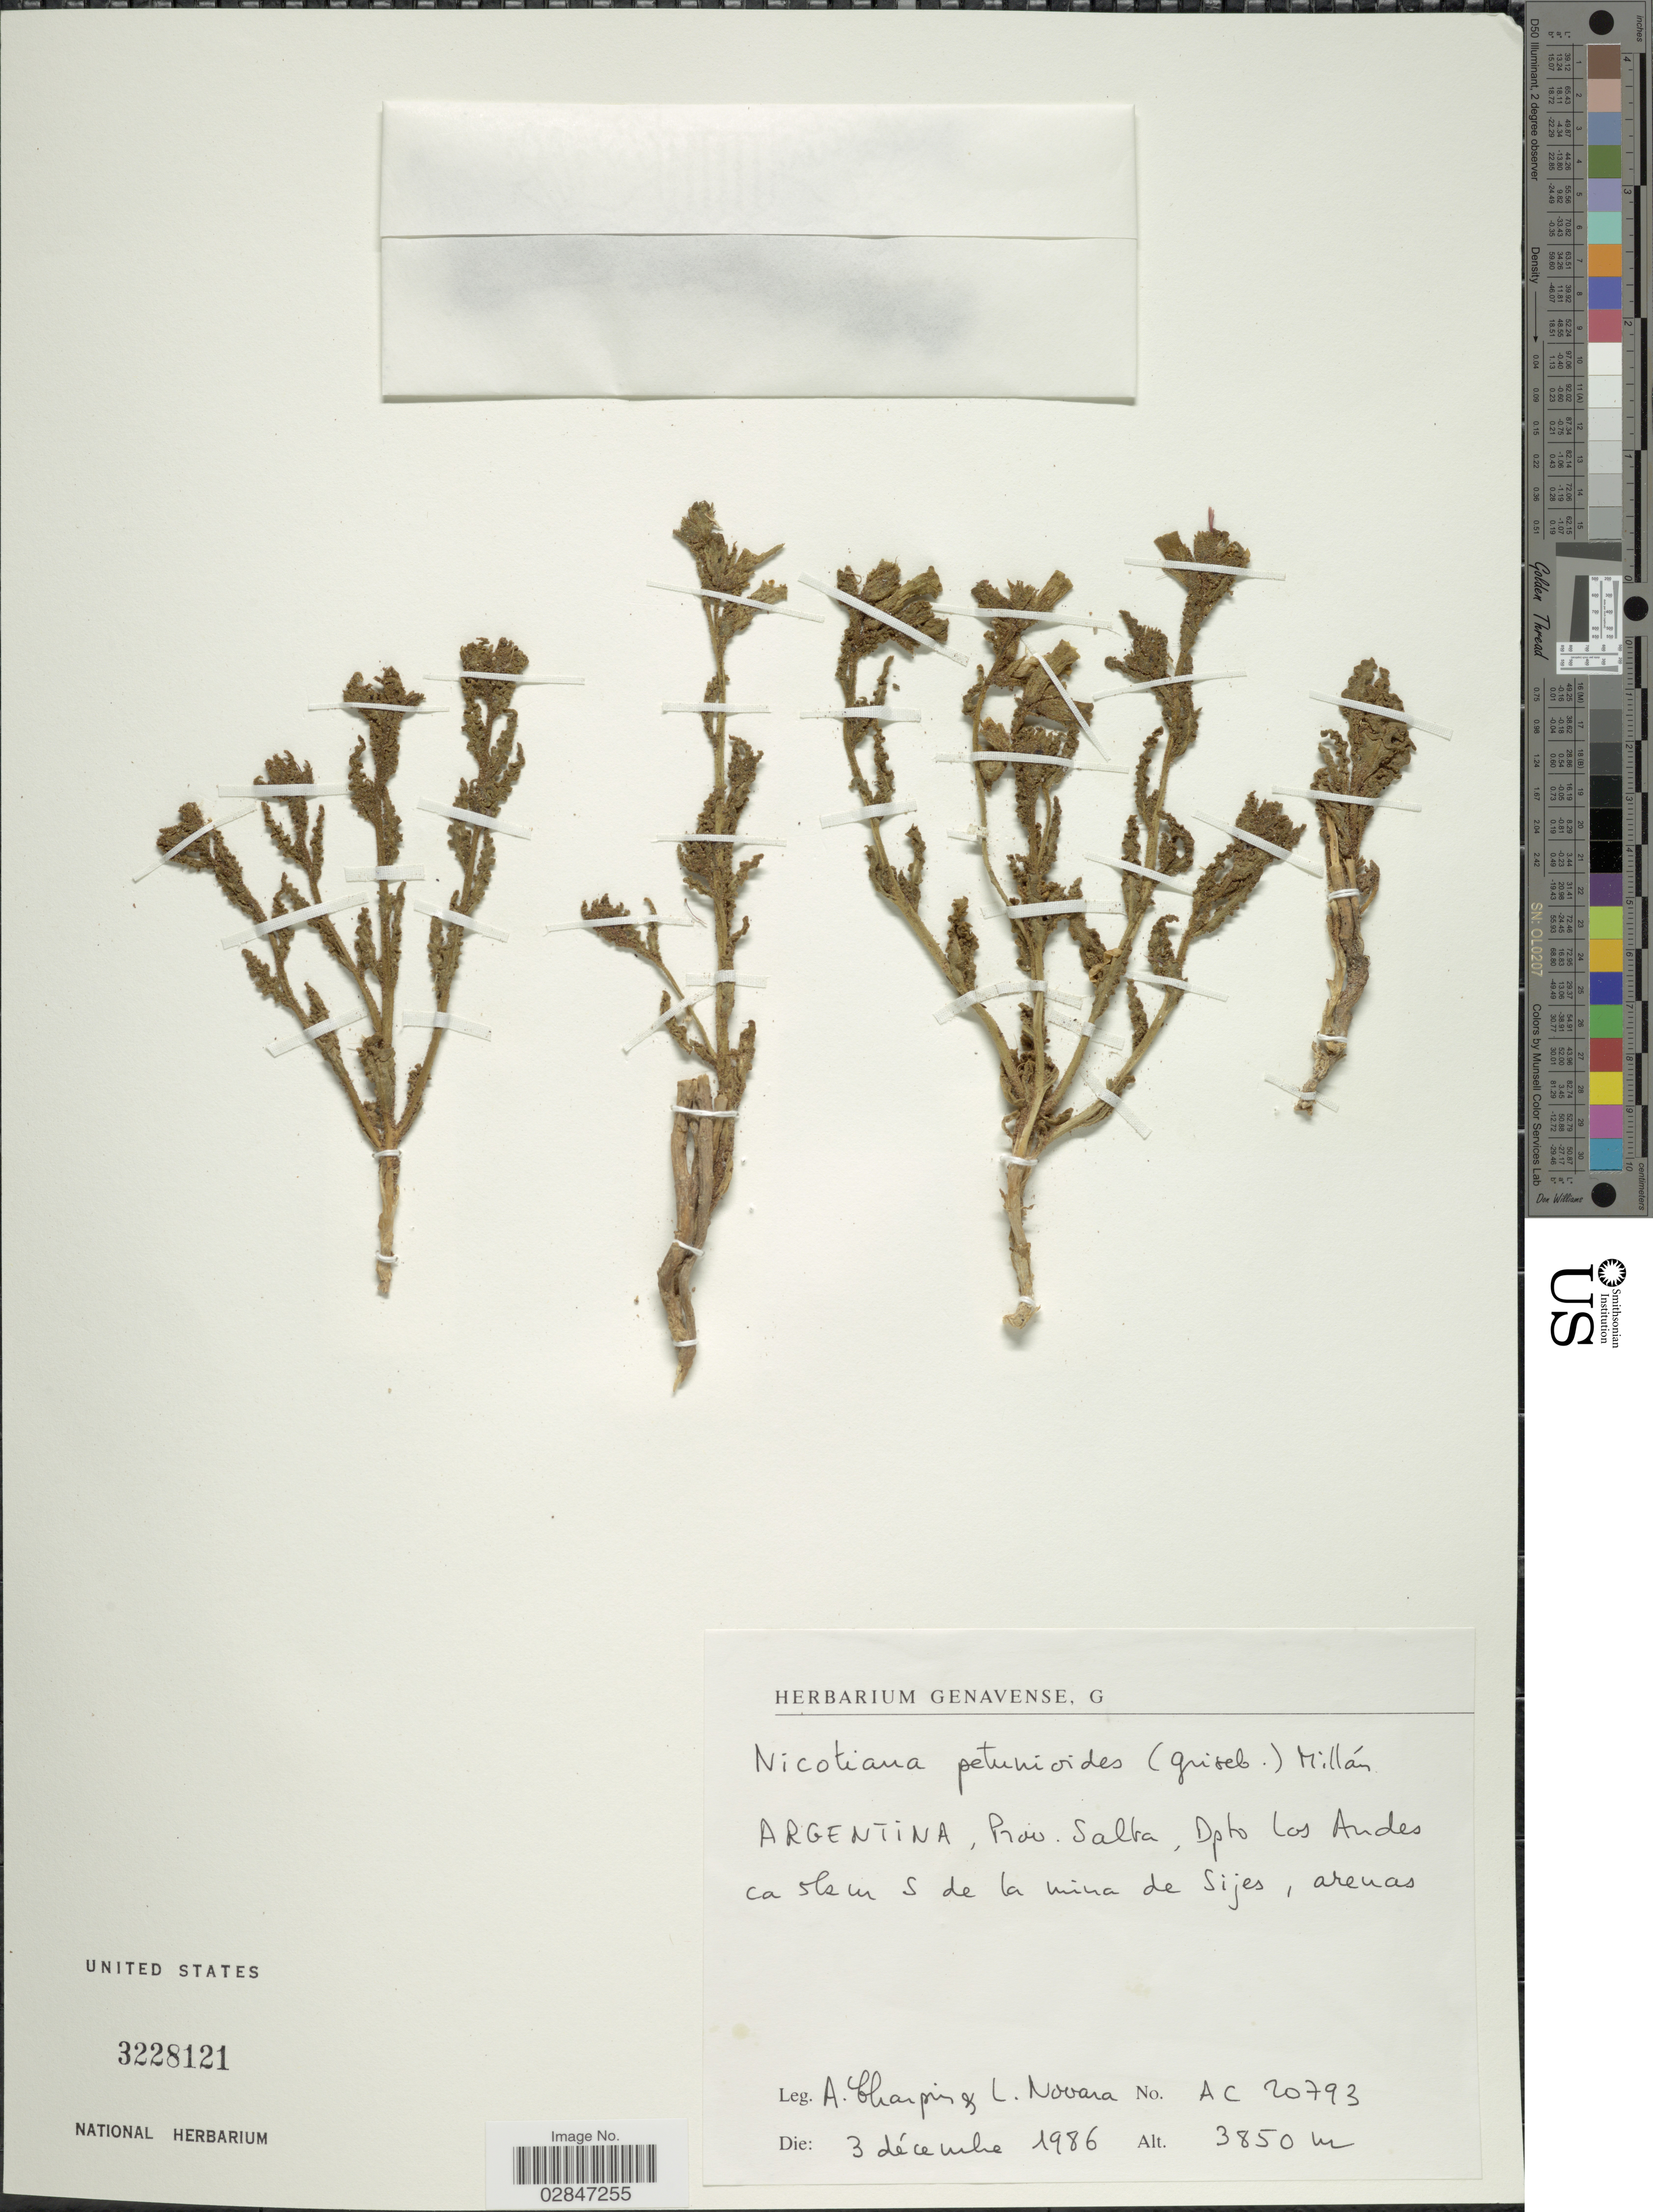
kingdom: Plantae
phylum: Tracheophyta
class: Magnoliopsida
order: Solanales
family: Solanaceae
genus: Nicotiana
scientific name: Nicotiana petunioides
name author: (Griseb.) Millán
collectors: A. Chaipin & L. Novara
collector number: AC 20793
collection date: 1986-12-03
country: Argentina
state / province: Salta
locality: Prov. Salta, Dpto. Los Andes, ca 5 km S de la mina de Sijes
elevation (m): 3850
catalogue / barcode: US 3228121